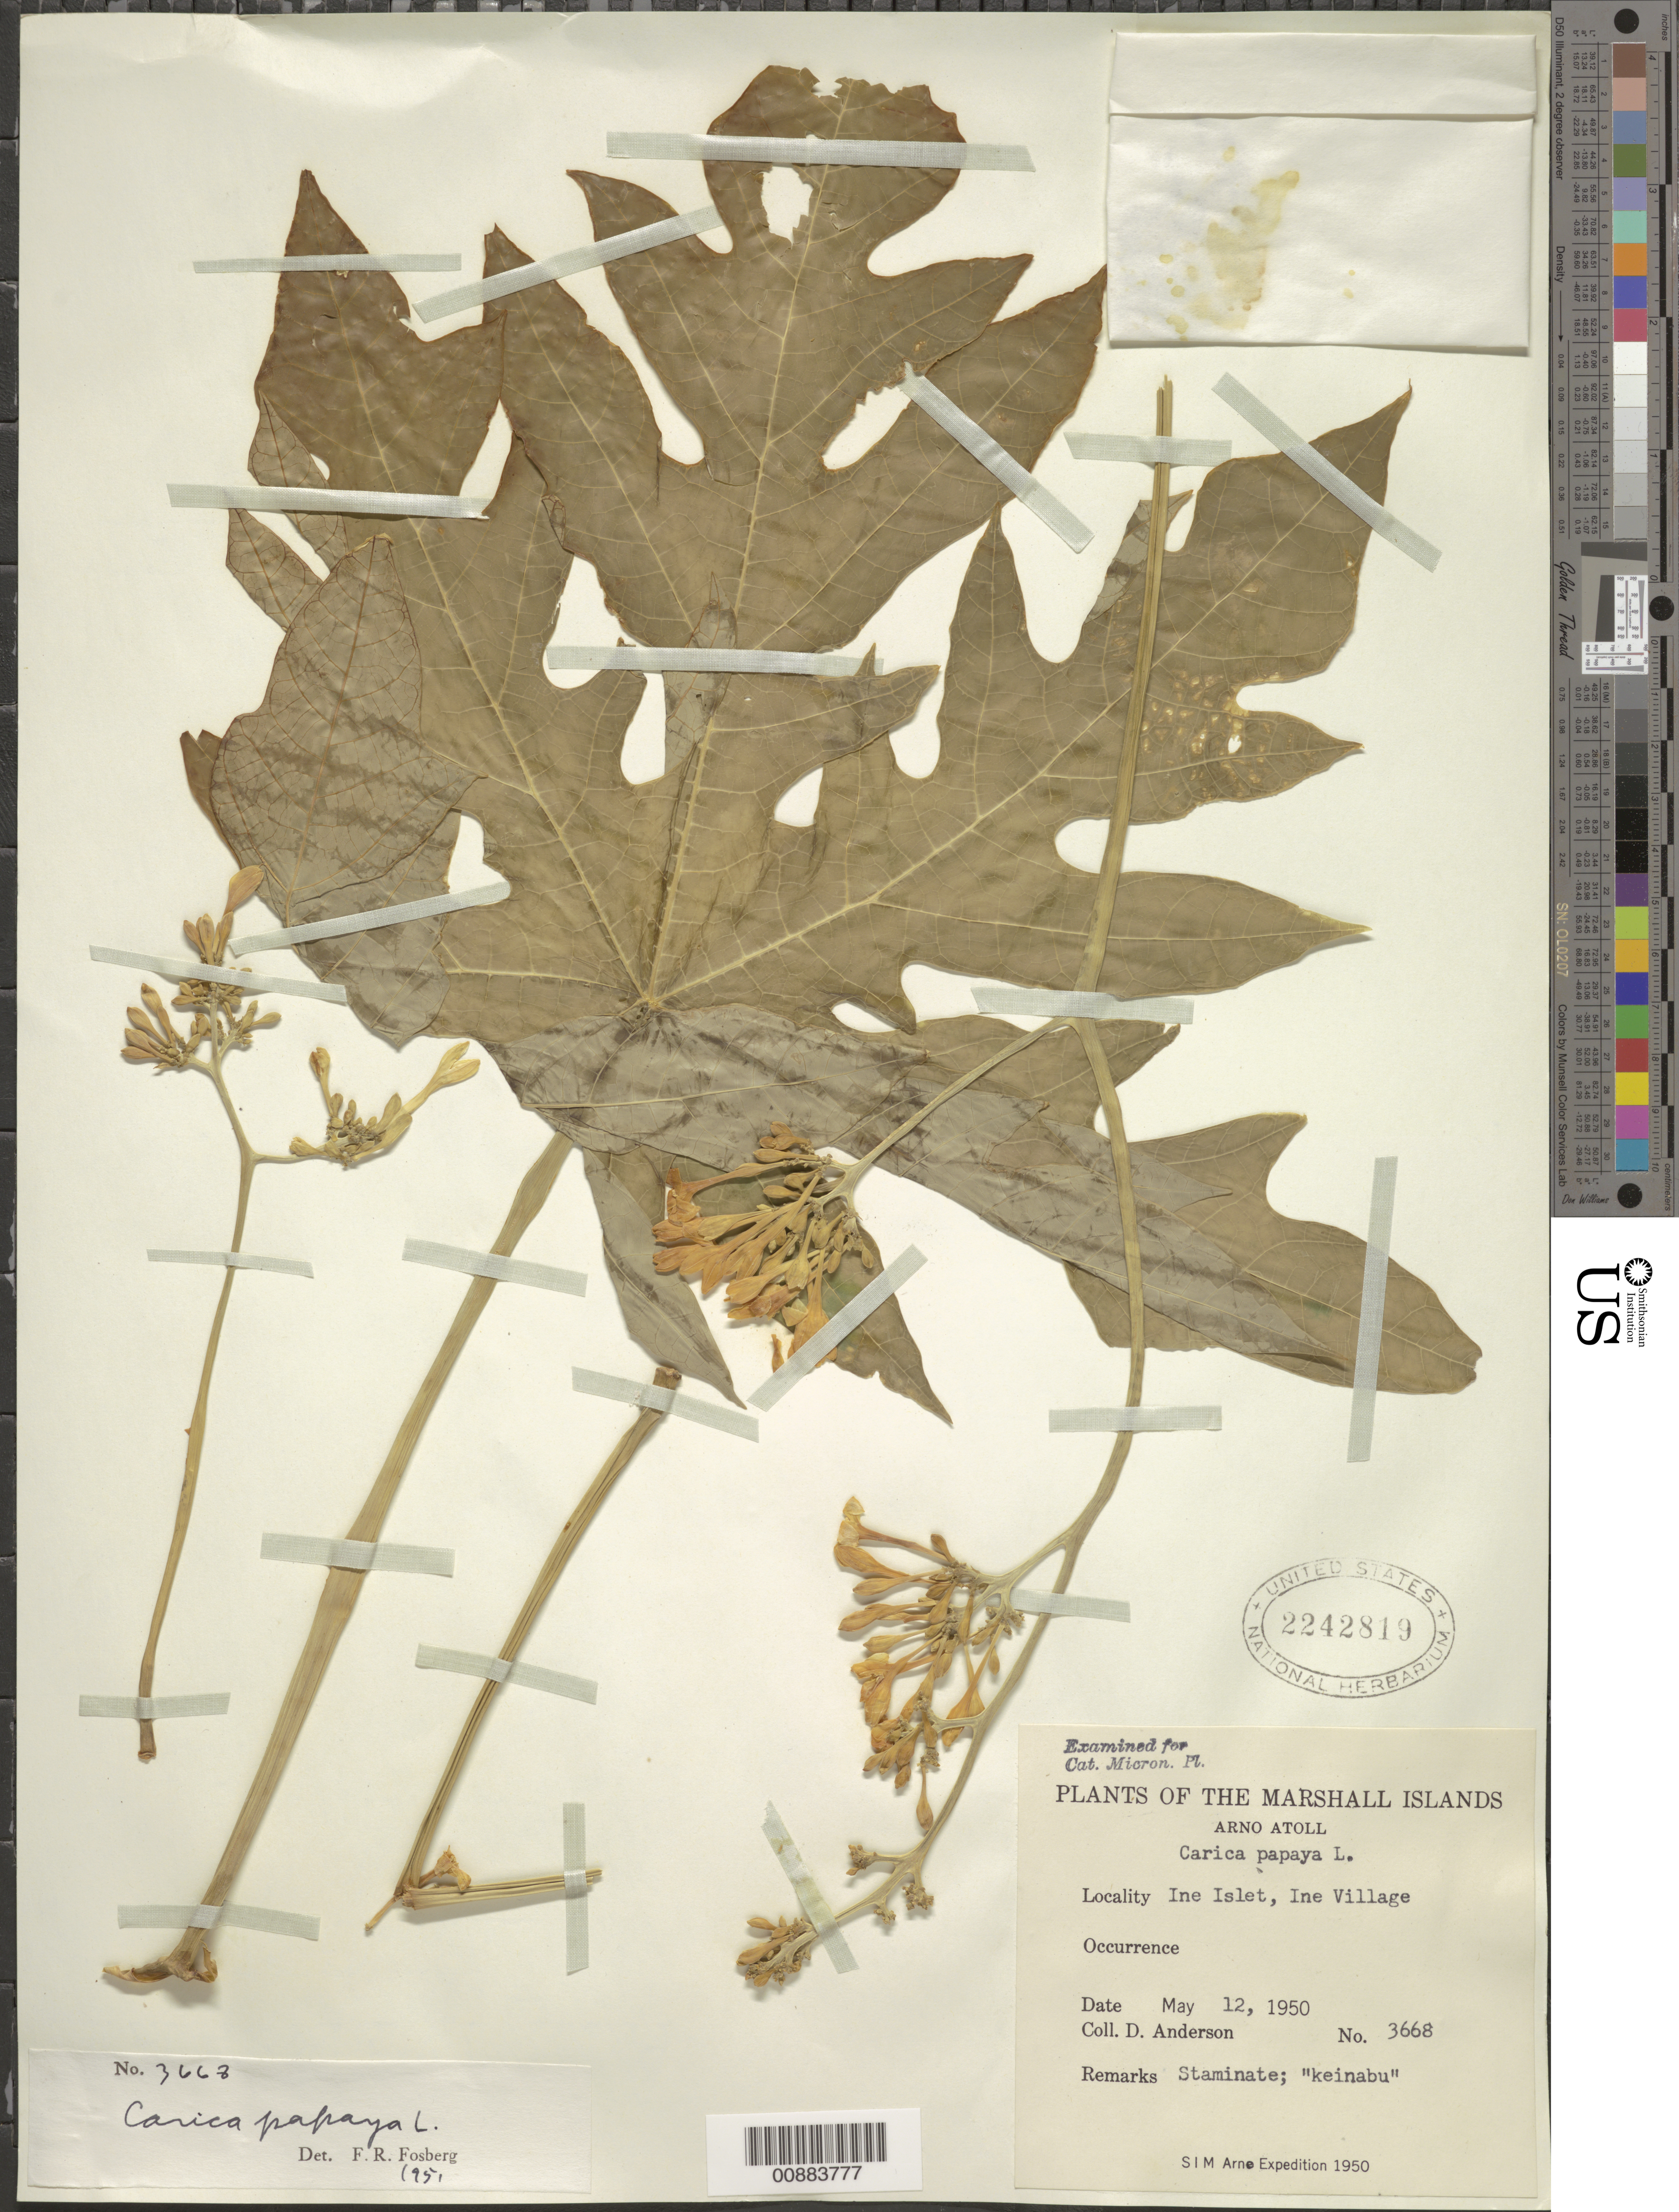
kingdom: Plantae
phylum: Tracheophyta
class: Magnoliopsida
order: Brassicales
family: Caricaceae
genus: Carica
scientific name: Carica papaya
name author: L.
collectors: D. Anderson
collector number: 3668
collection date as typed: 12 May 1950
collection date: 1950-05-12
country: Marshall Islands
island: Arno Atoll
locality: Ine Islet, Ine Village.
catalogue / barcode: US 2242819